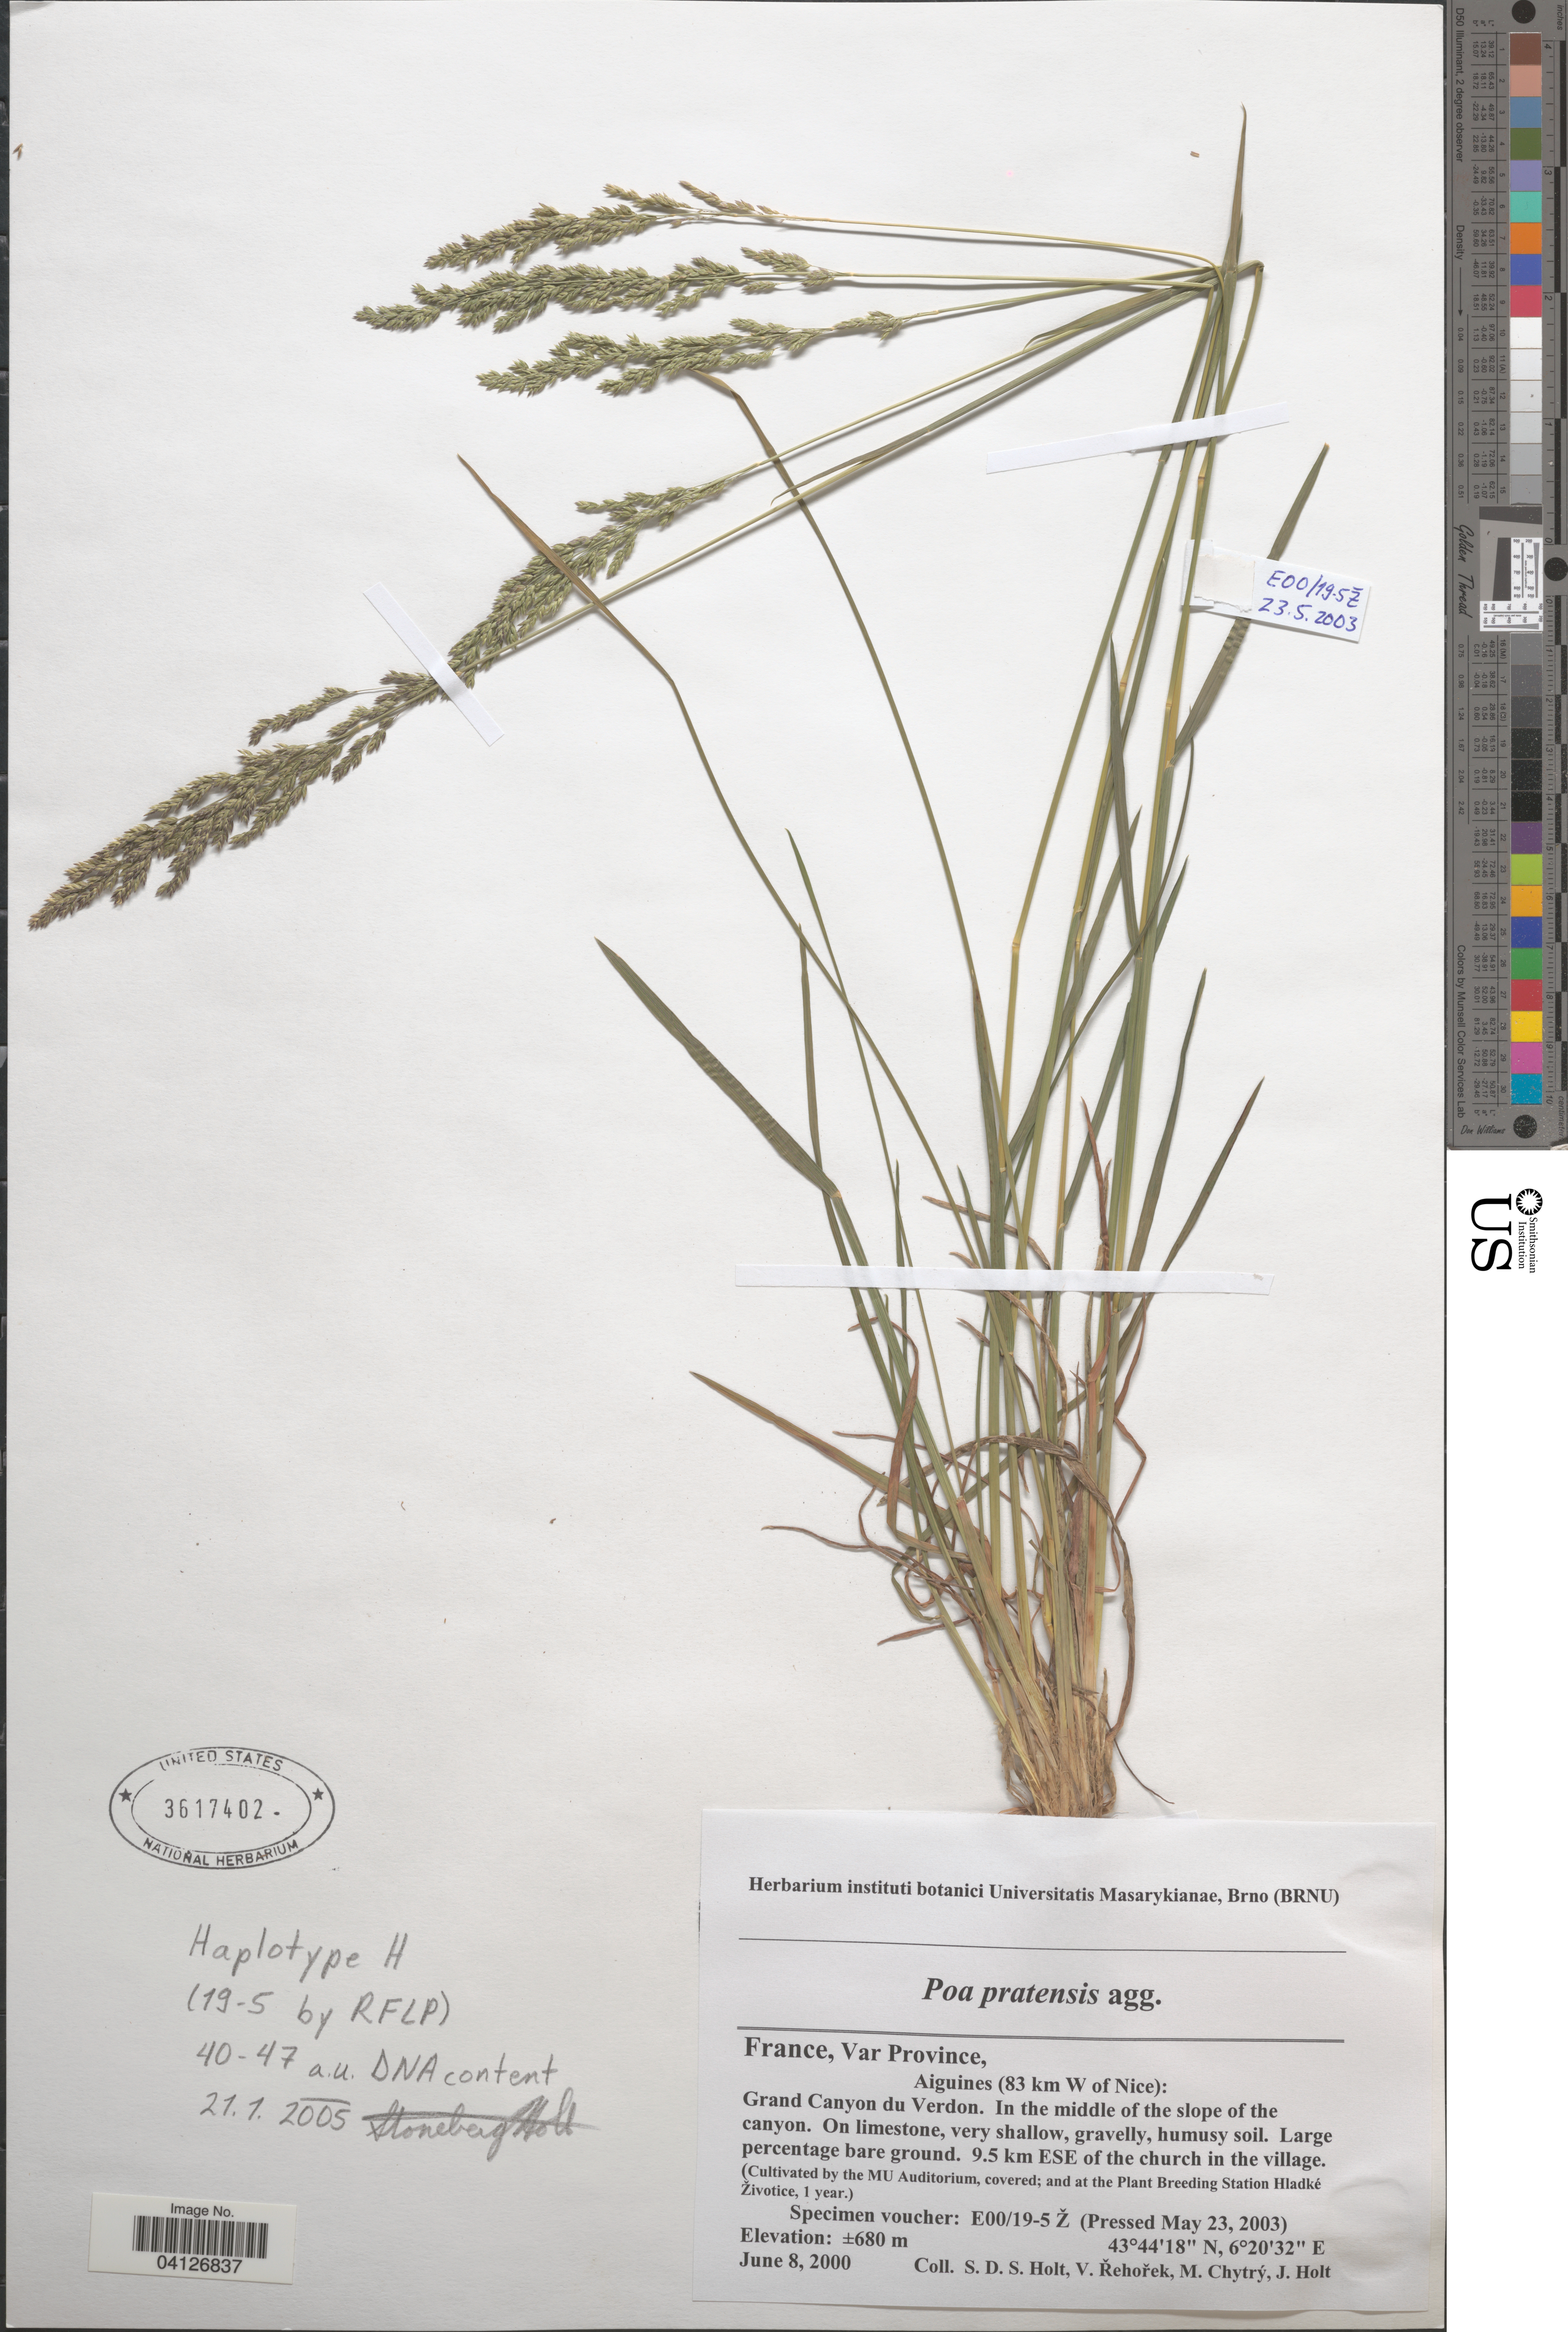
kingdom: Plantae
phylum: Tracheophyta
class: Liliopsida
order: Poales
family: Poaceae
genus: Poa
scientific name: Poa pratensis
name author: L.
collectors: Ex herb. instituti botanici Universitatis Masarykianae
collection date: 2003-05-23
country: Czechia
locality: By the MU Auditorium, covered; and at the Plant Breeding Station Hladké Životice, 1 year.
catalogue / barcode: US 3617402